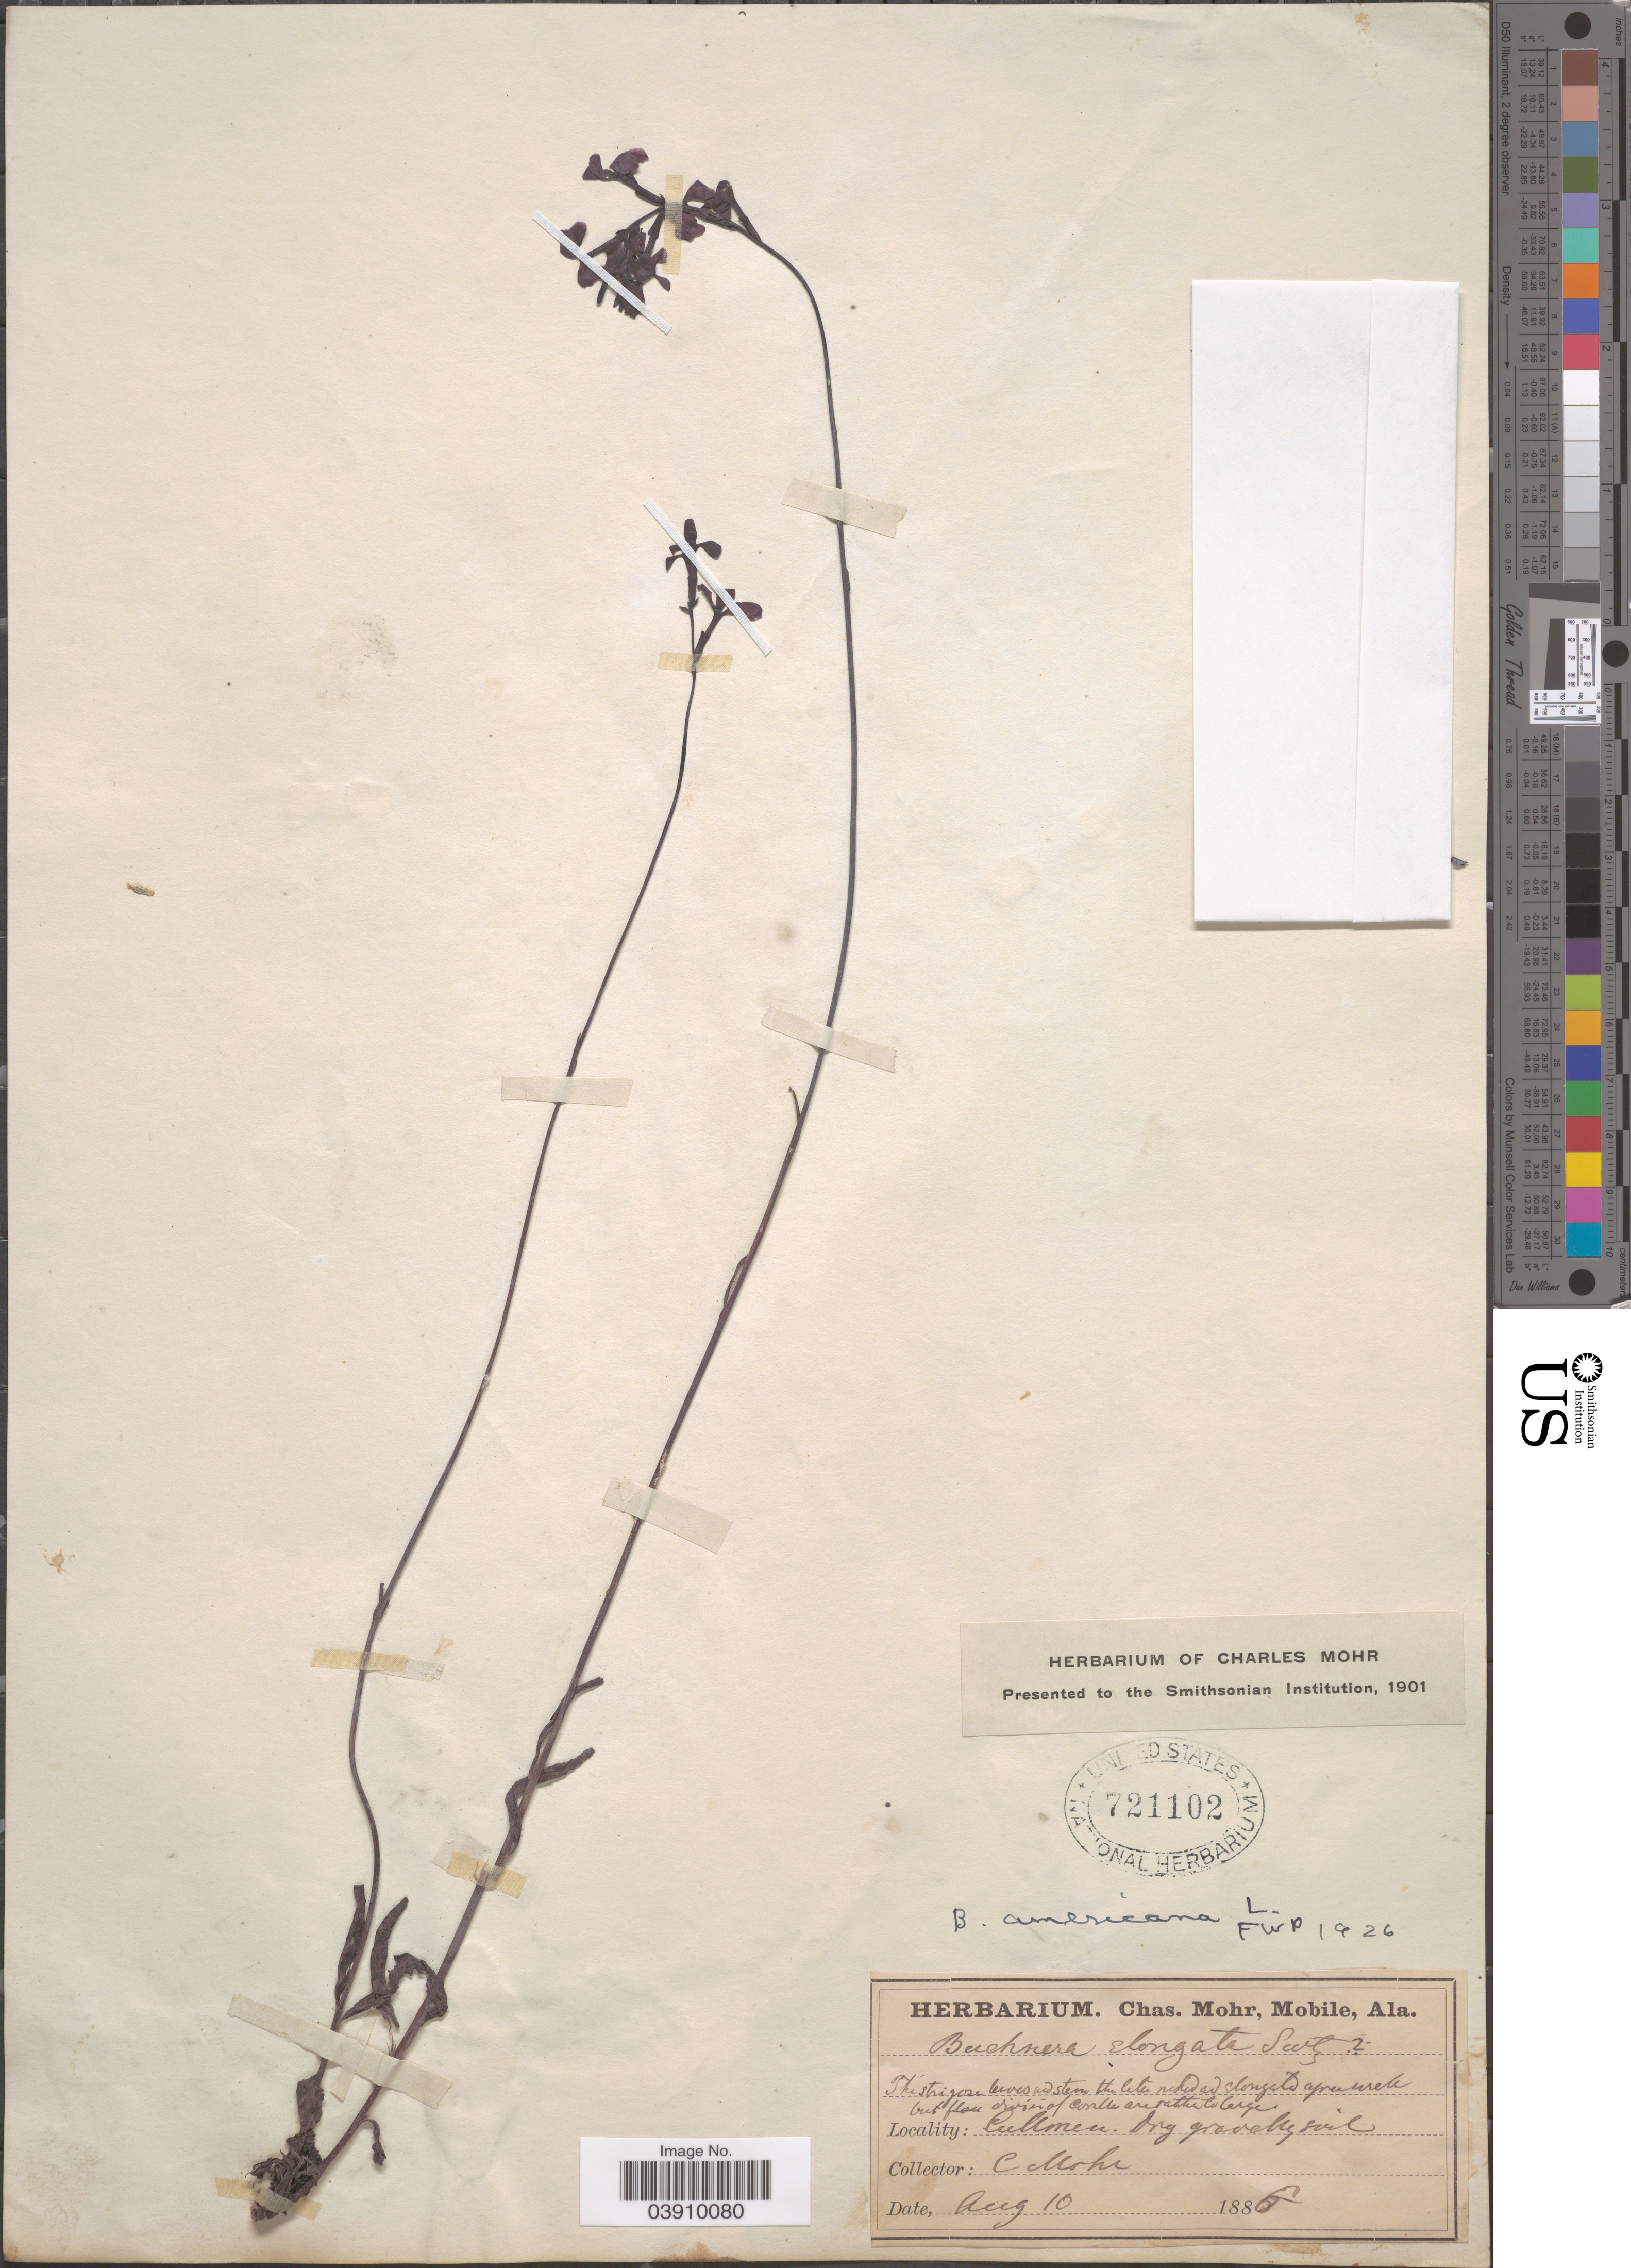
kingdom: Plantae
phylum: Tracheophyta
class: Magnoliopsida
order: Lamiales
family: Orobanchaceae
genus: Buchnera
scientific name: Buchnera americana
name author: L.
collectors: Mohr, C. T. (herbarium)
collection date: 1886-08-10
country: United States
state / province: Alabama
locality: Cullman.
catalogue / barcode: US 721102